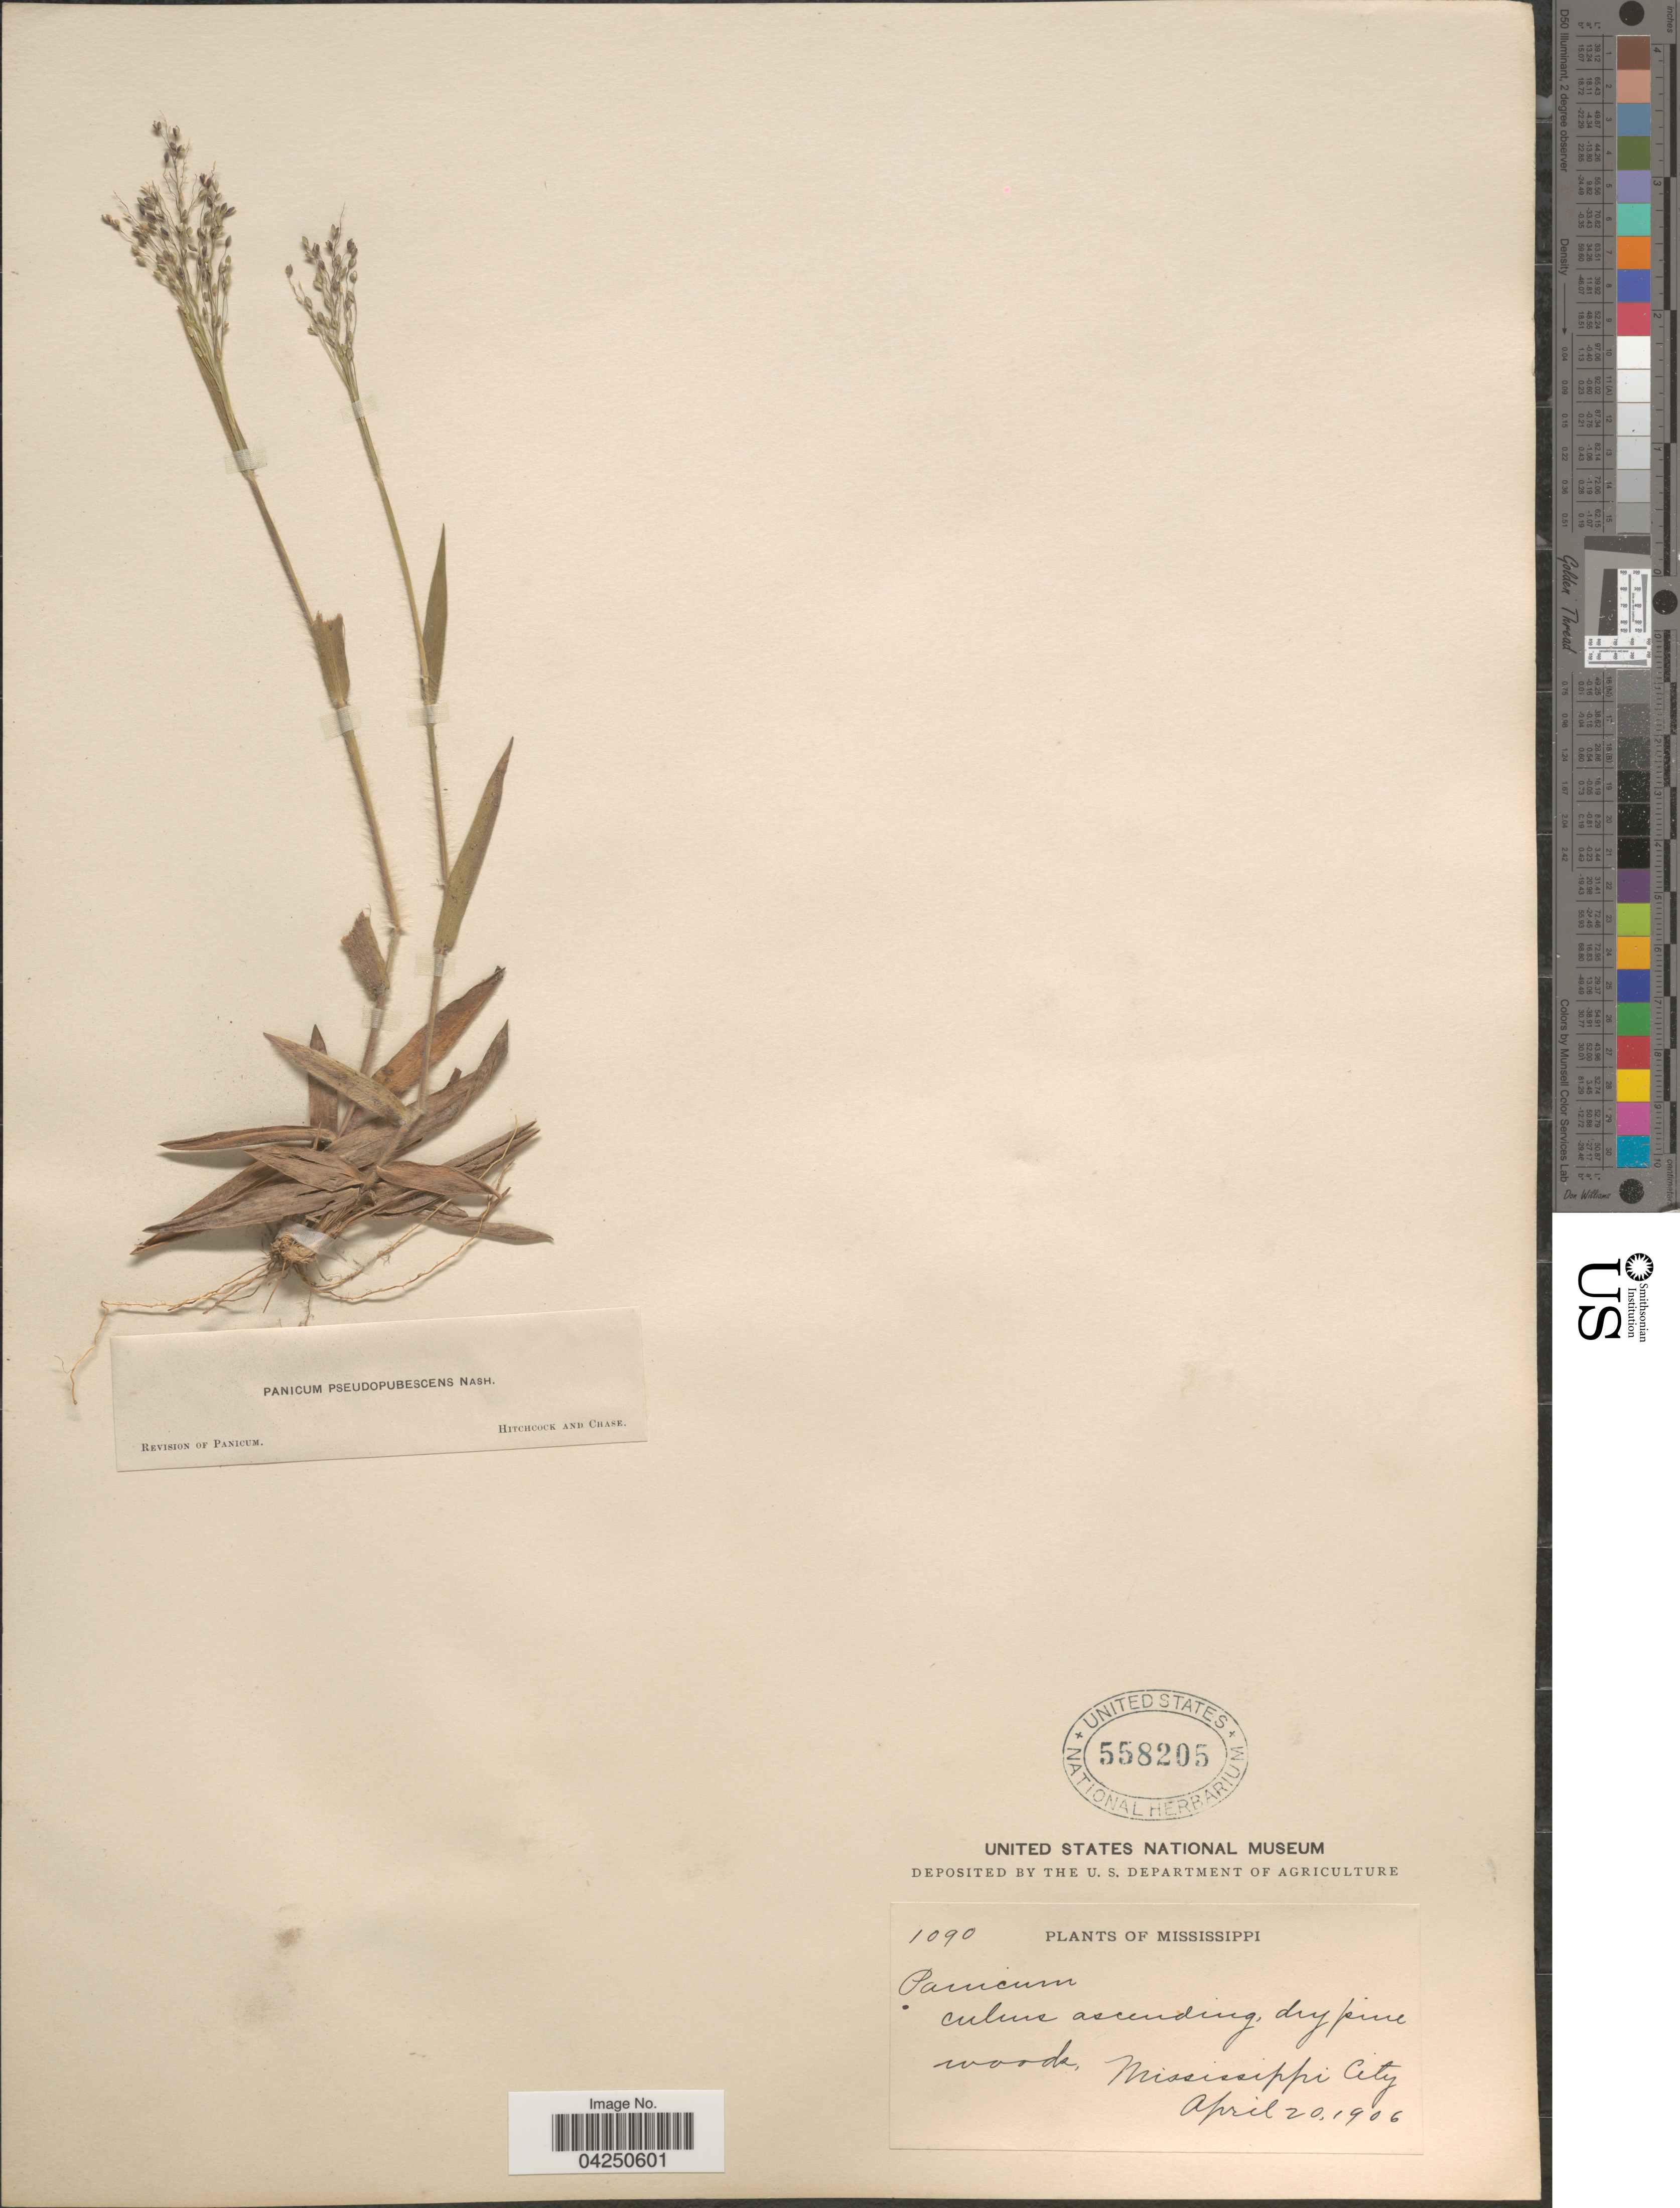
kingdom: Plantae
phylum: Tracheophyta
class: Liliopsida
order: Poales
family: Poaceae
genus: Dichanthelium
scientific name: Dichanthelium acuminatum var. acuminatum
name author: (Sw.) Gould & C.A. Clark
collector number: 1090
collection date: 1906-04-20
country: United States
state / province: Mississippi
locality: Dry pine woods, Mississippi City.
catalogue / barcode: US 558205